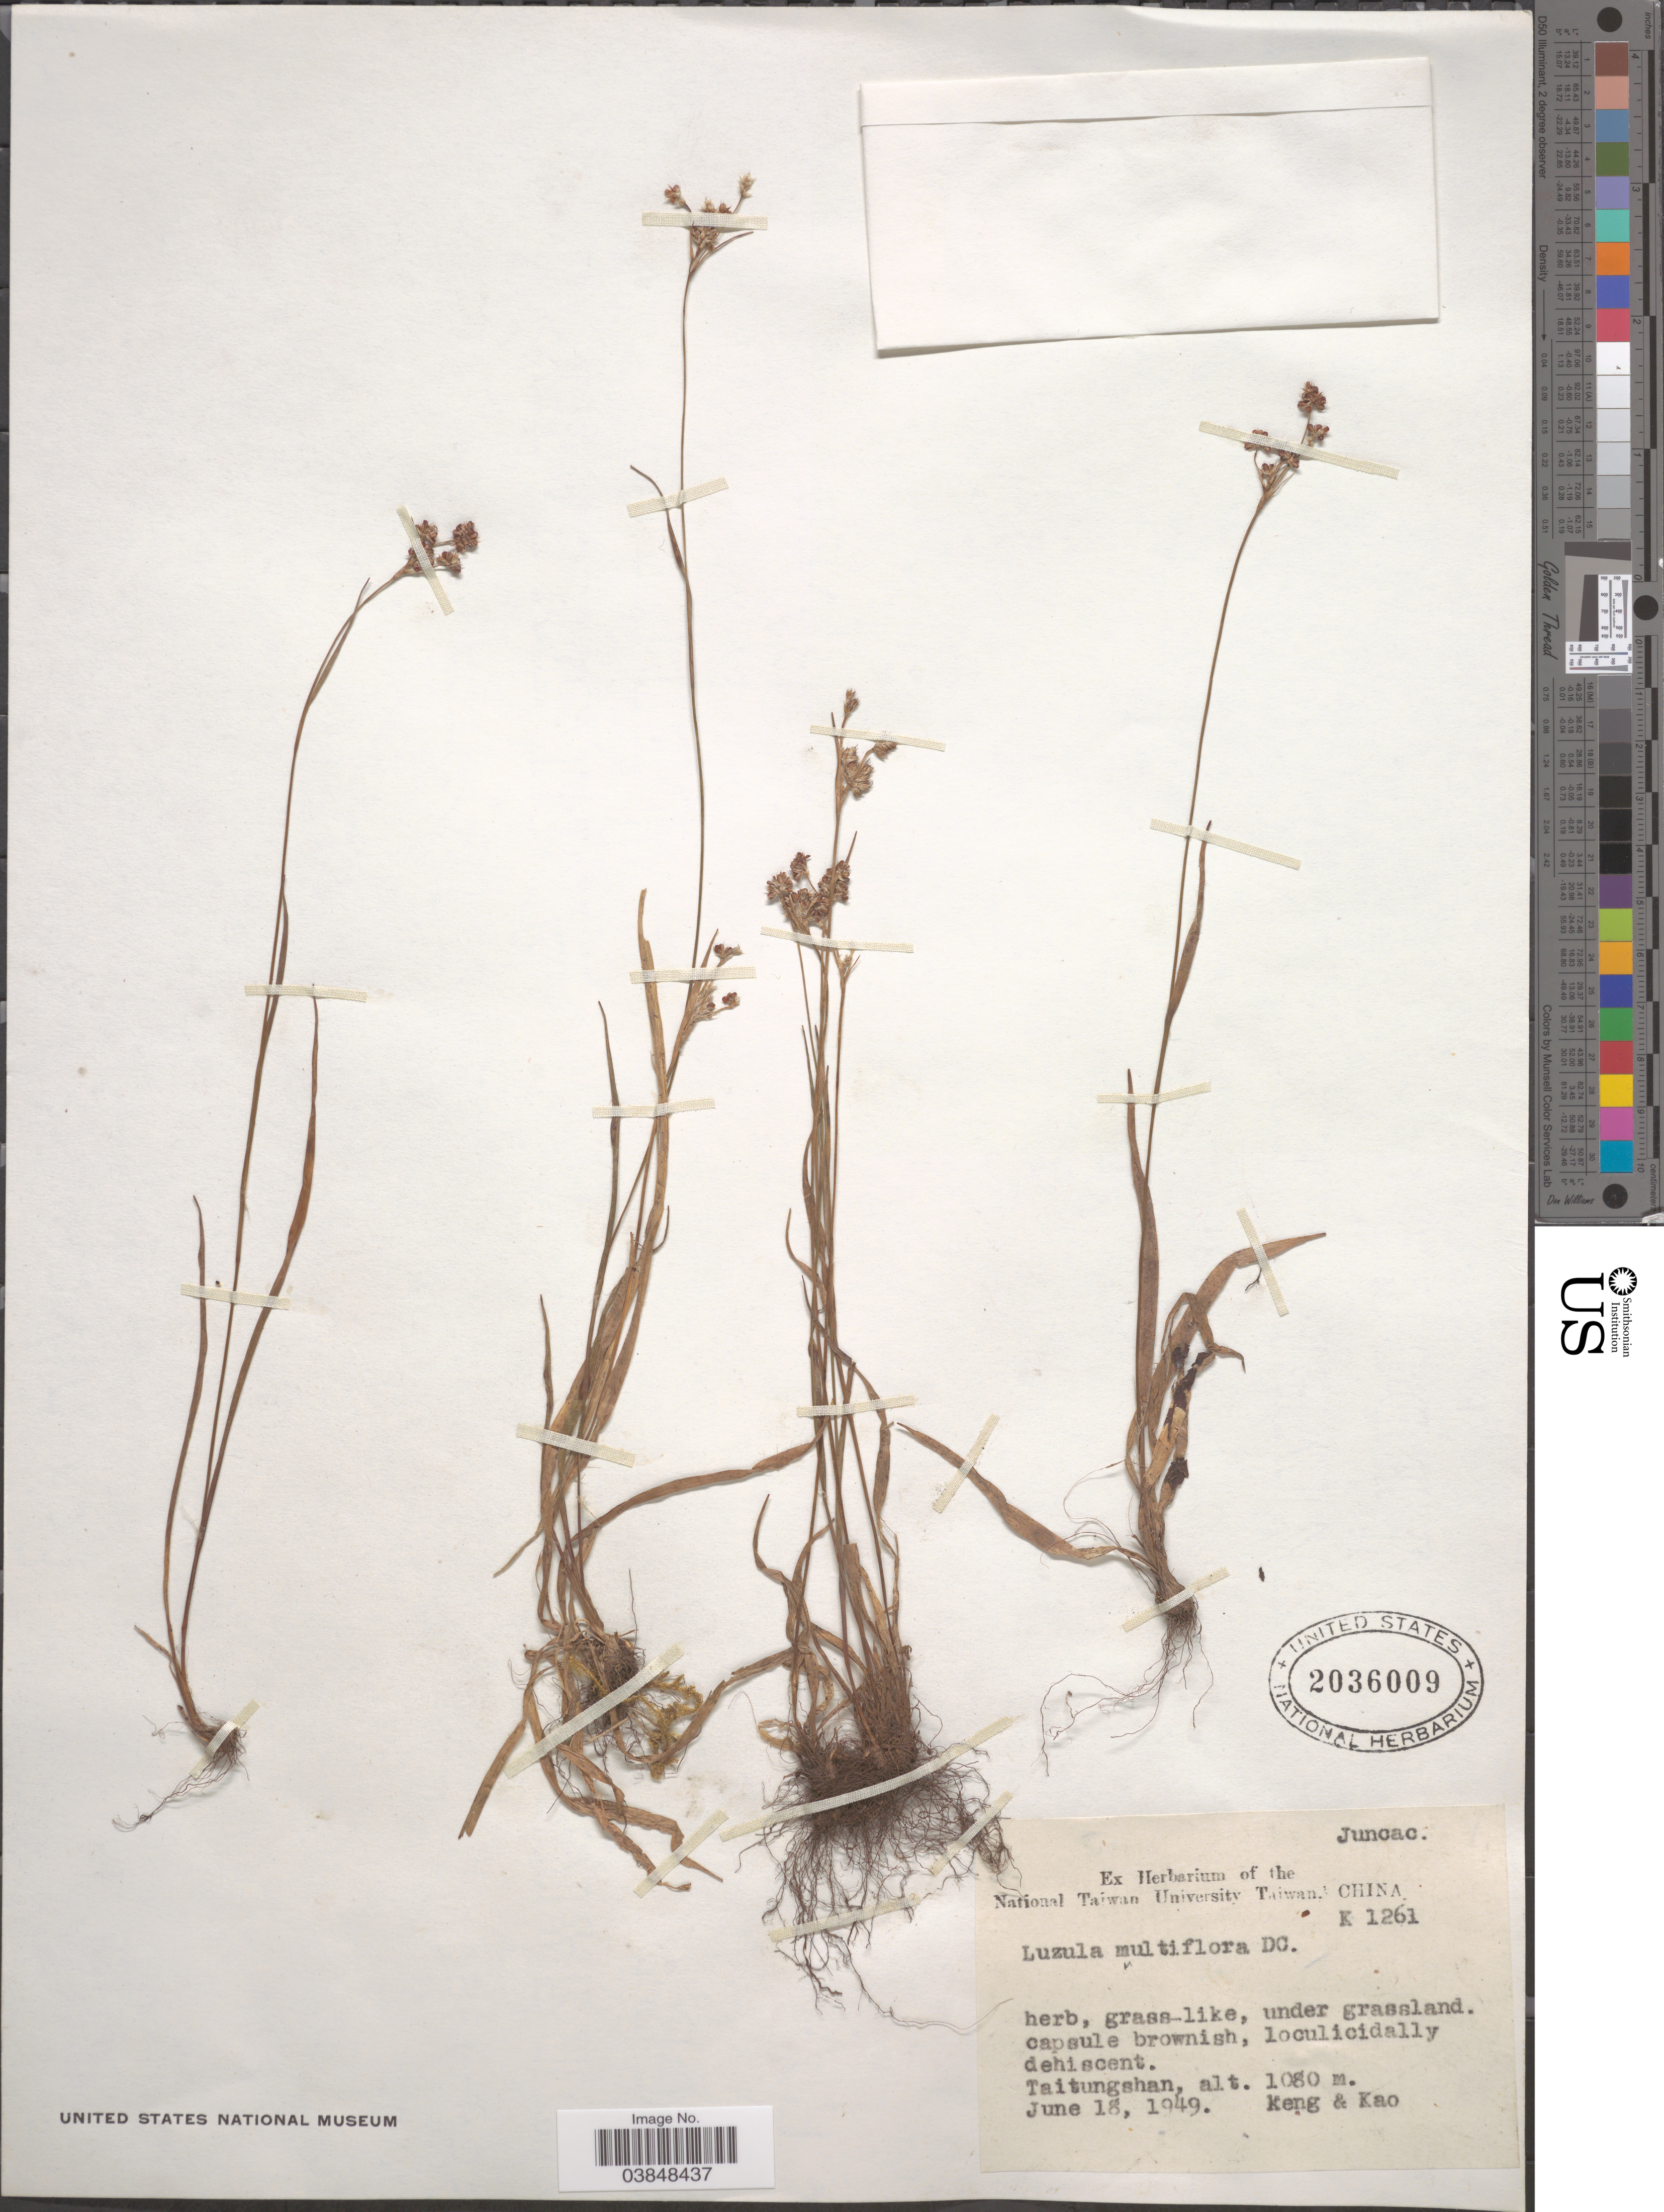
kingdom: Plantae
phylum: Tracheophyta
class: Liliopsida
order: Poales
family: Juncaceae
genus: Luzula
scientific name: Luzula multiflora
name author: (Ehrh.) Lej.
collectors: -- Keng & -. Kao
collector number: K1261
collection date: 1949-06-18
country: Taiwan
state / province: Taitung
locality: Taitungshan.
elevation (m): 1080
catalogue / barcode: US 2036009